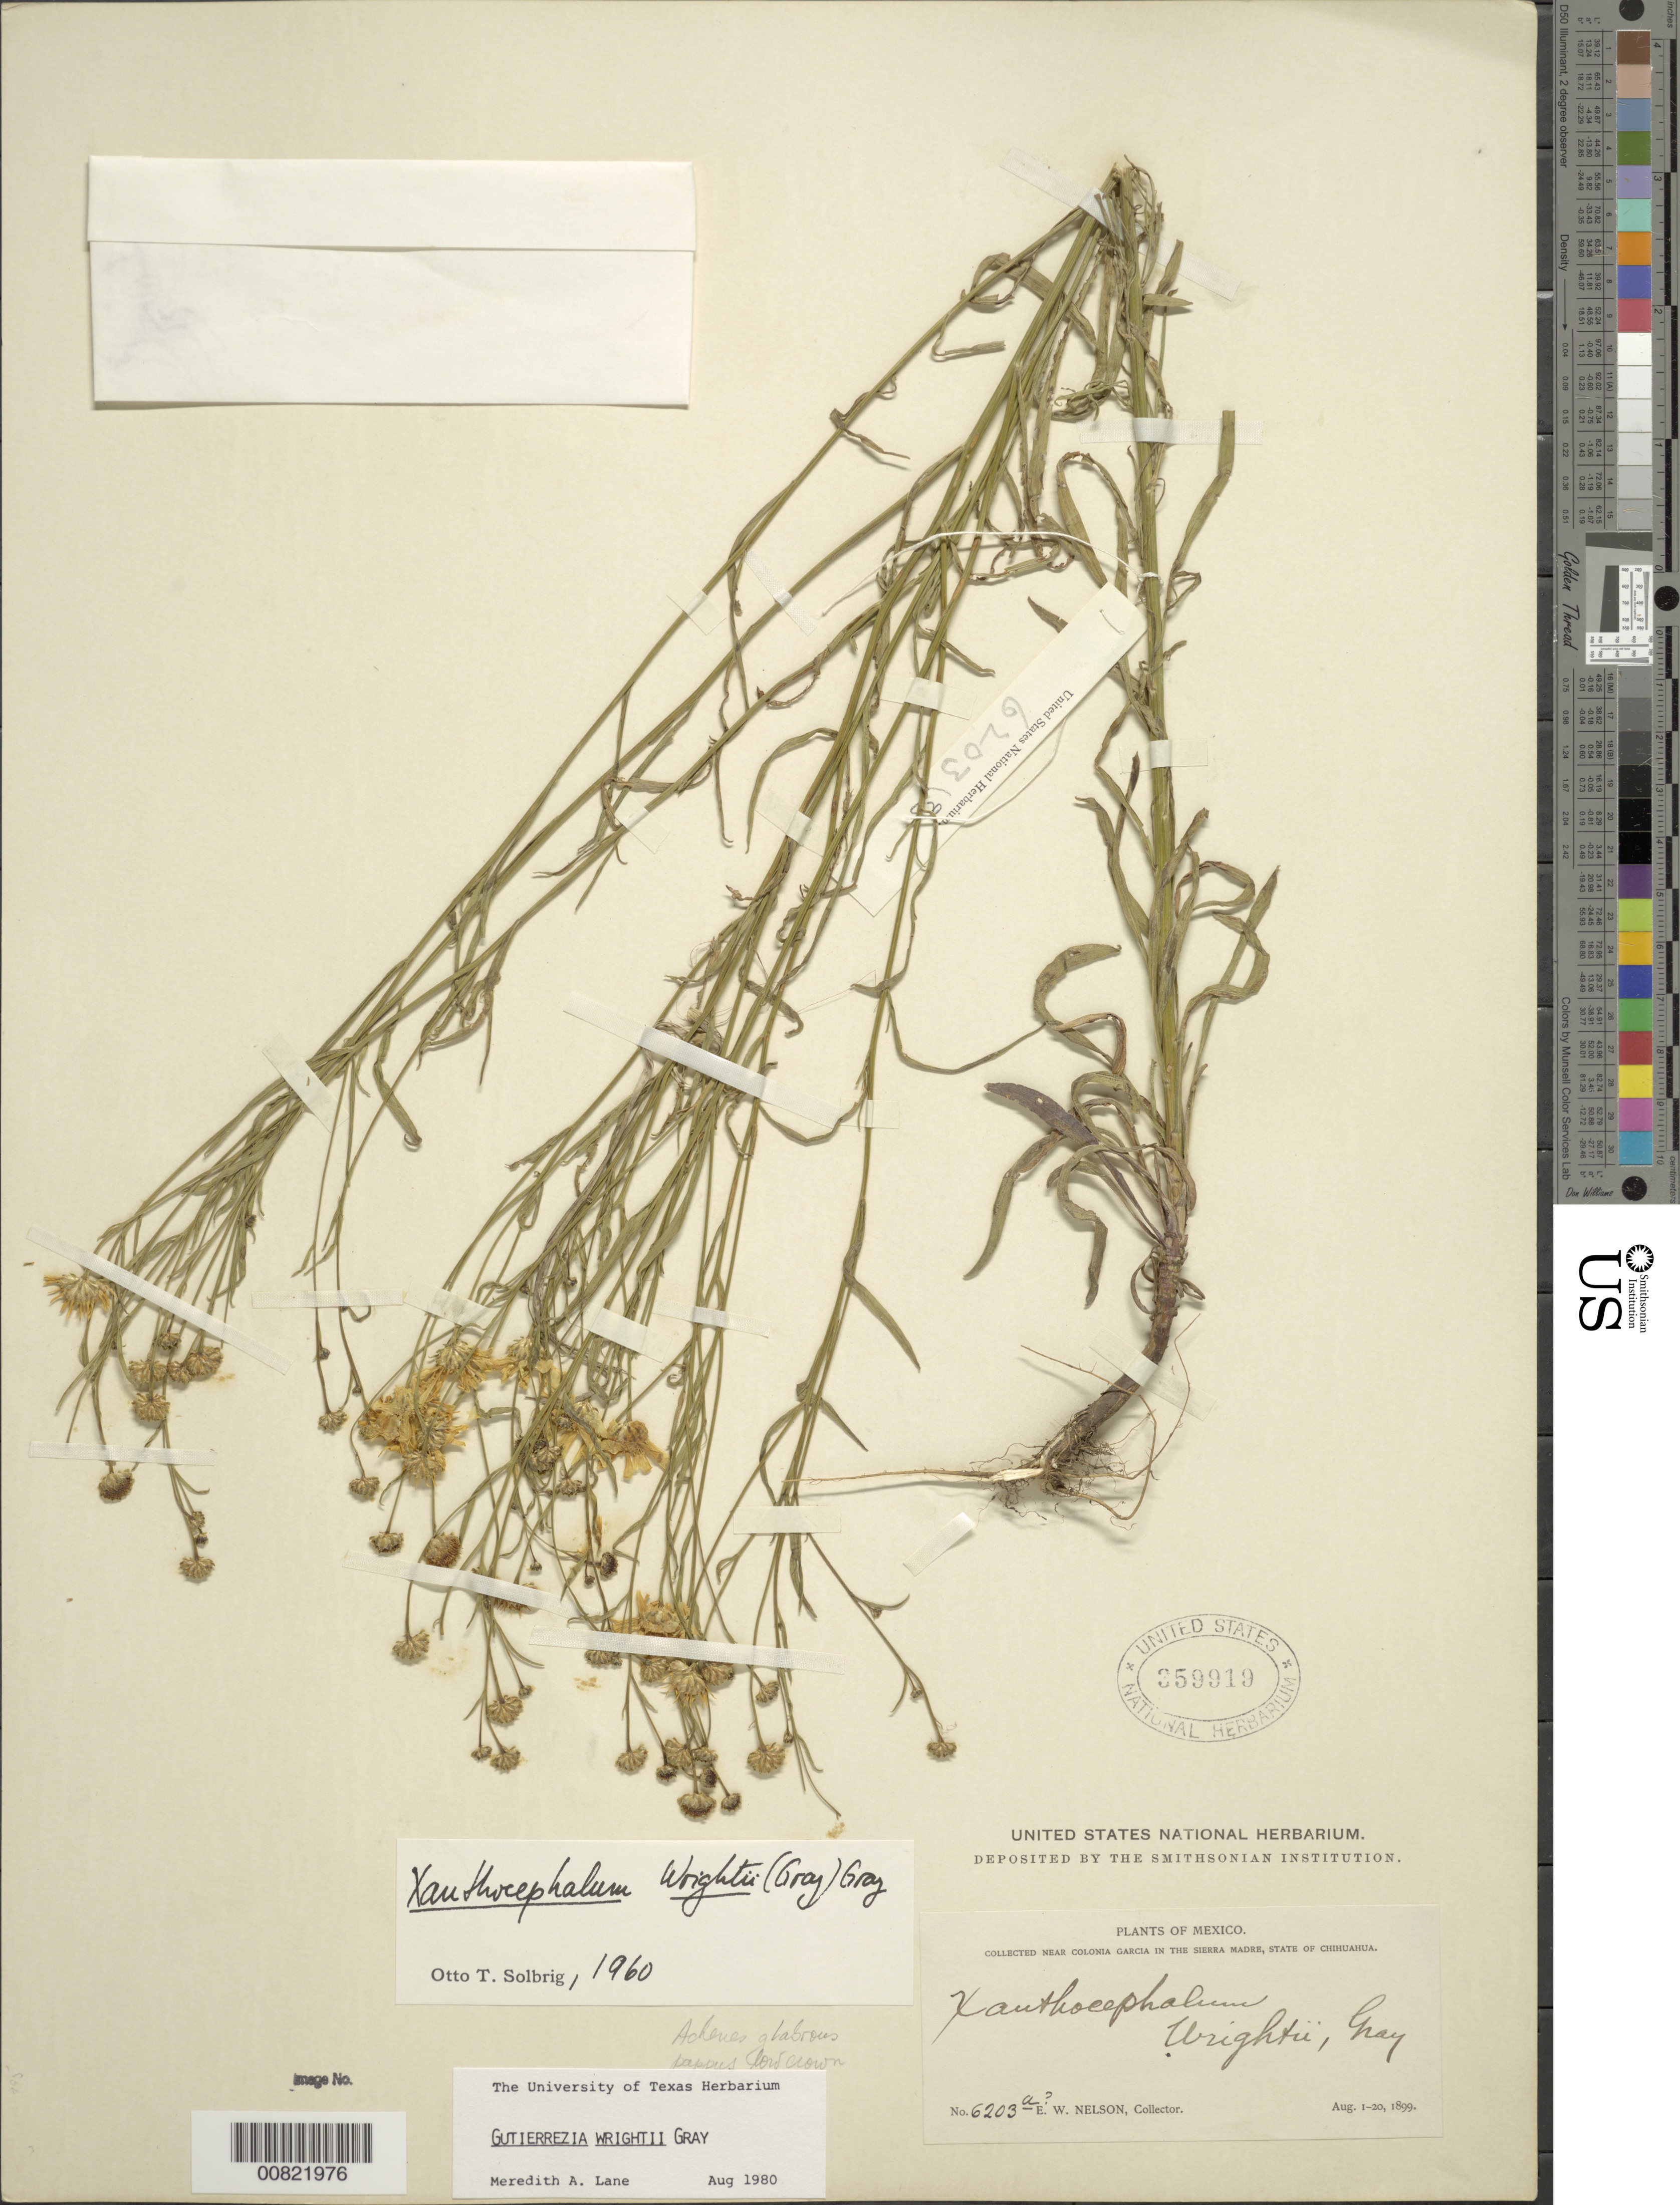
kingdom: Plantae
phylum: Tracheophyta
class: Magnoliopsida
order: Asterales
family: Asteraceae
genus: Gutierrezia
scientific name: Gutierrezia wrightii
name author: A. Gray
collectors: E. W. Nelson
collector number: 6203a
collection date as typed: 01 Aug 1899 to 20 Aug 1899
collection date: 1899-08-01/1899-08-20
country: Mexico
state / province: Chihuahua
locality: Near Colonia García in the Sierra Madre, Chihuahua.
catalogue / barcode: US 359919